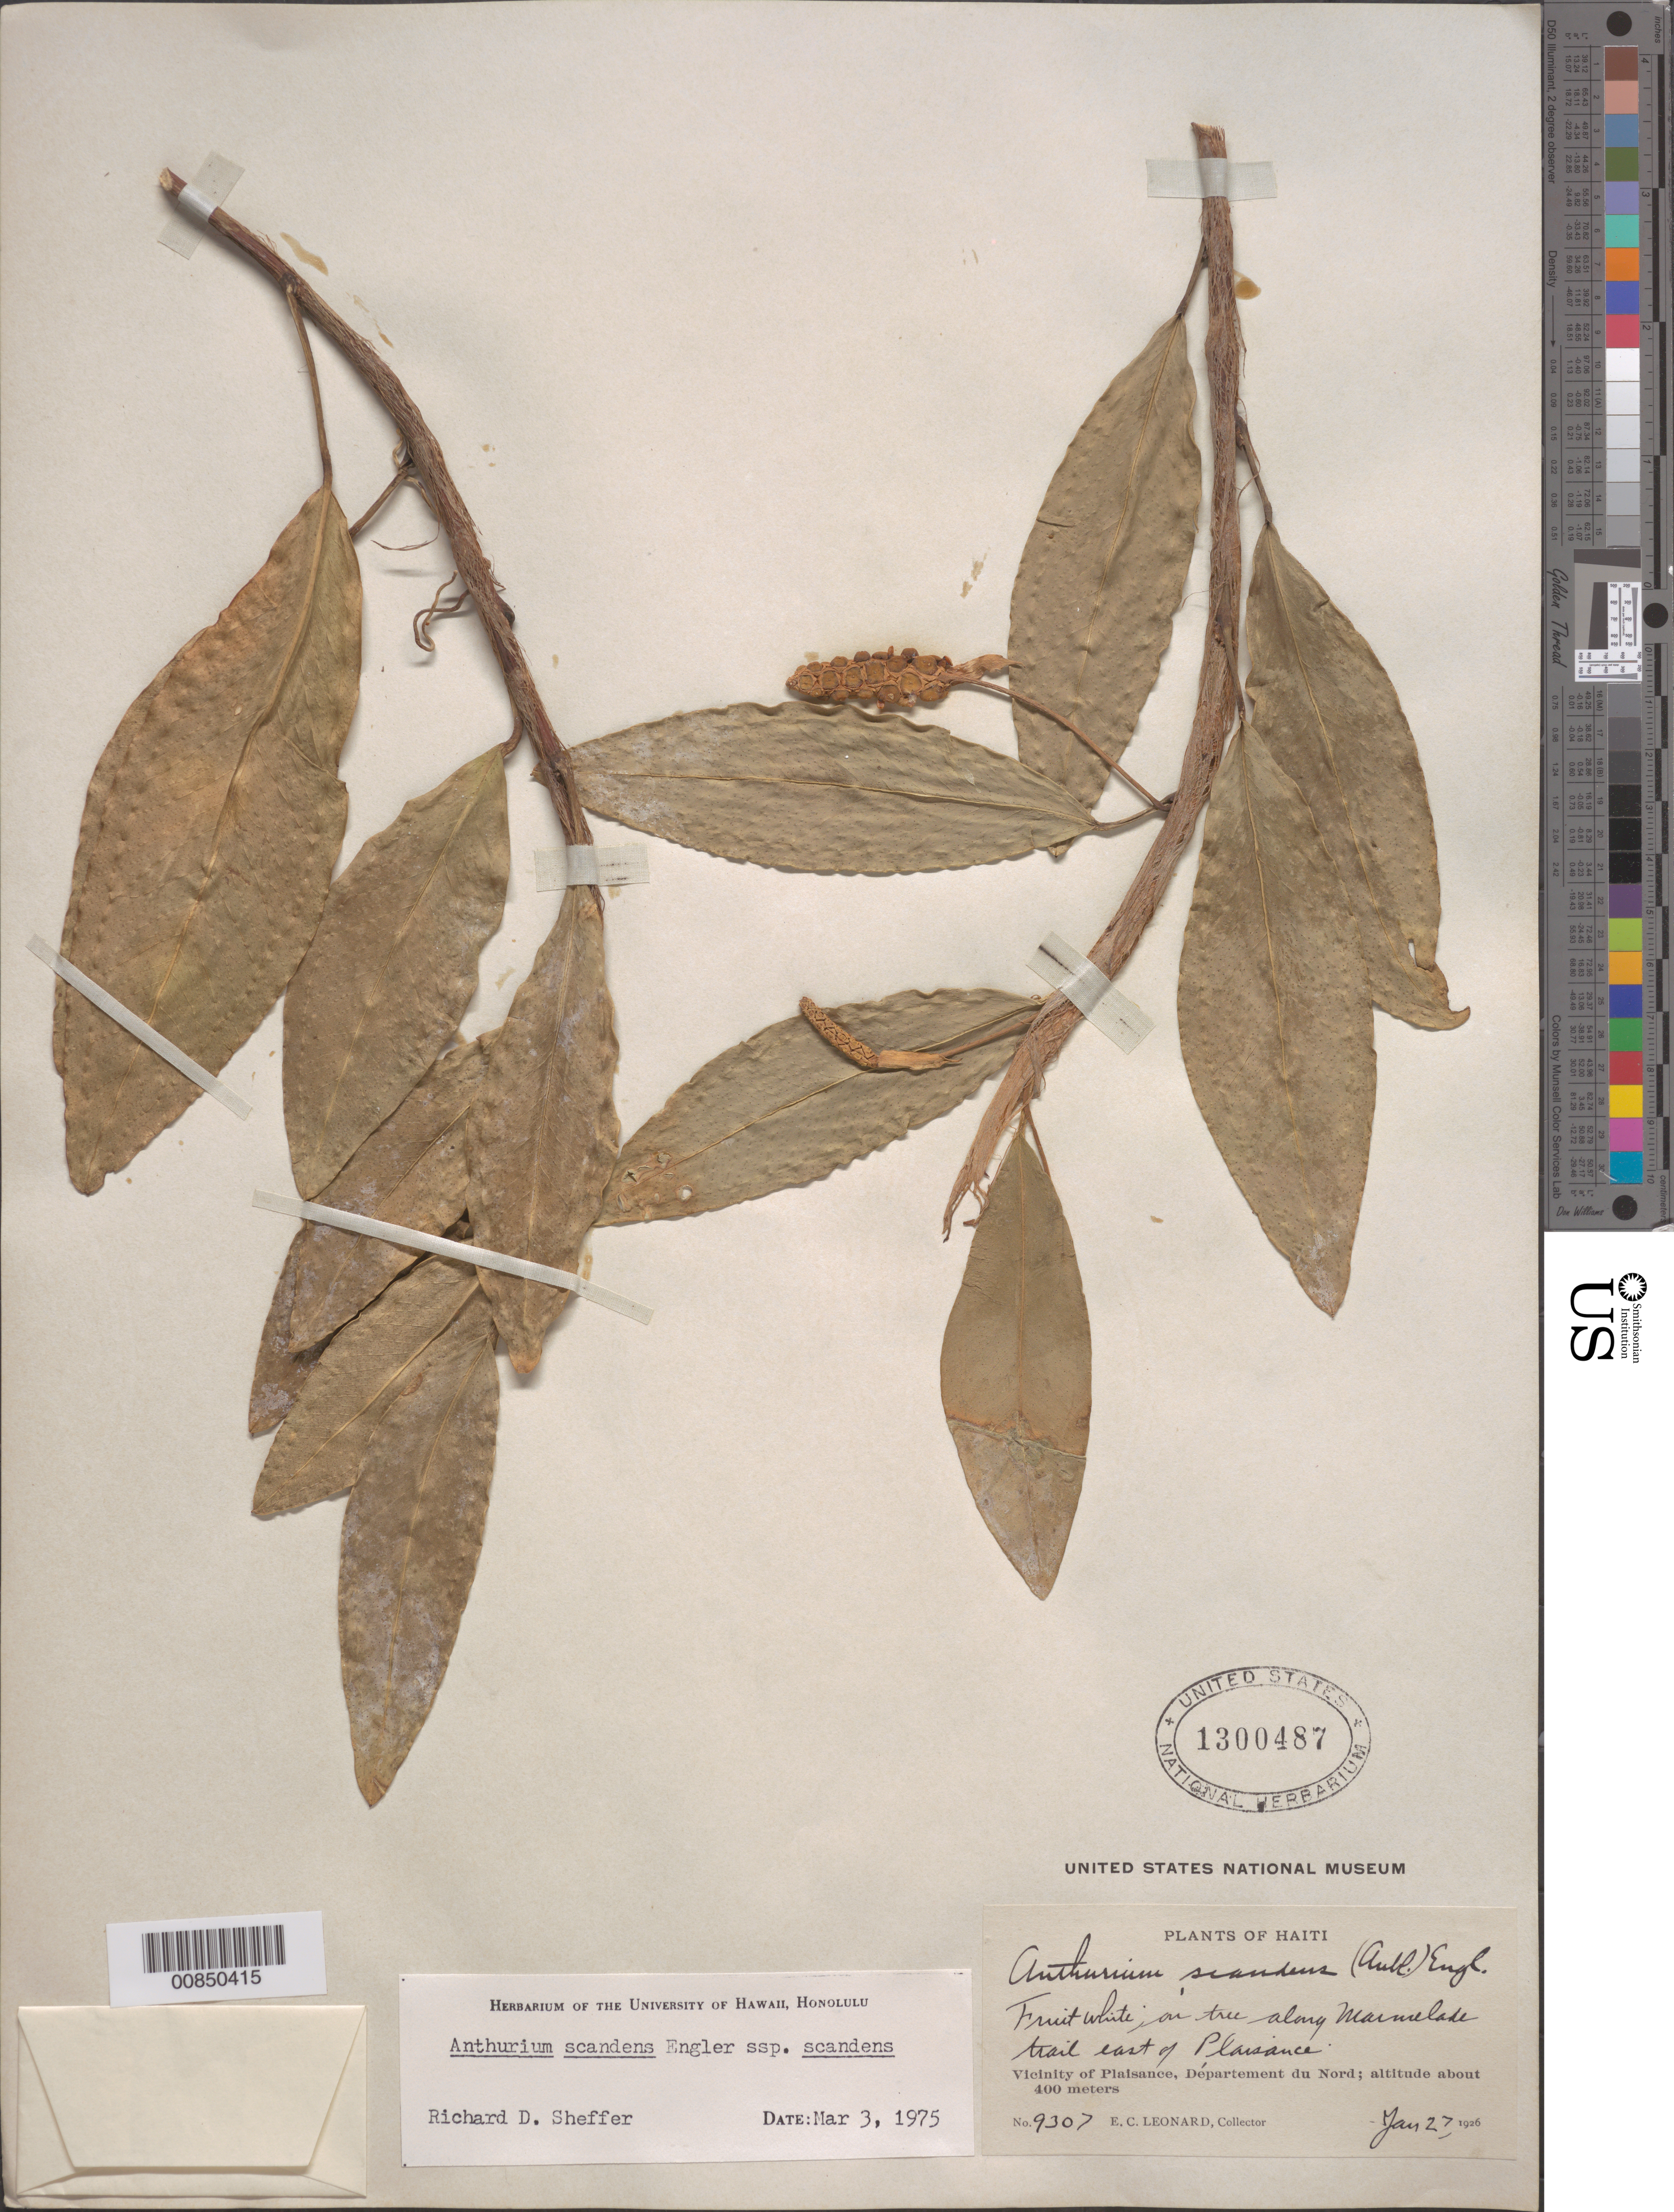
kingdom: Plantae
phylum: Tracheophyta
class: Liliopsida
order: Alismatales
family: Araceae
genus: Anthurium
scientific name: Anthurium scandens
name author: (Aubl.) Engl.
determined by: Sheffer, R. D.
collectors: E. C. Leonard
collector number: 9307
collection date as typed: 27 Jan 1926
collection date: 1926-01-27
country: Haiti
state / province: Nord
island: Hispaniola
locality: Vicinity of Plaisance, along Marmelade trail, E of town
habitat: On tree along trail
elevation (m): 400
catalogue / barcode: US 1300487